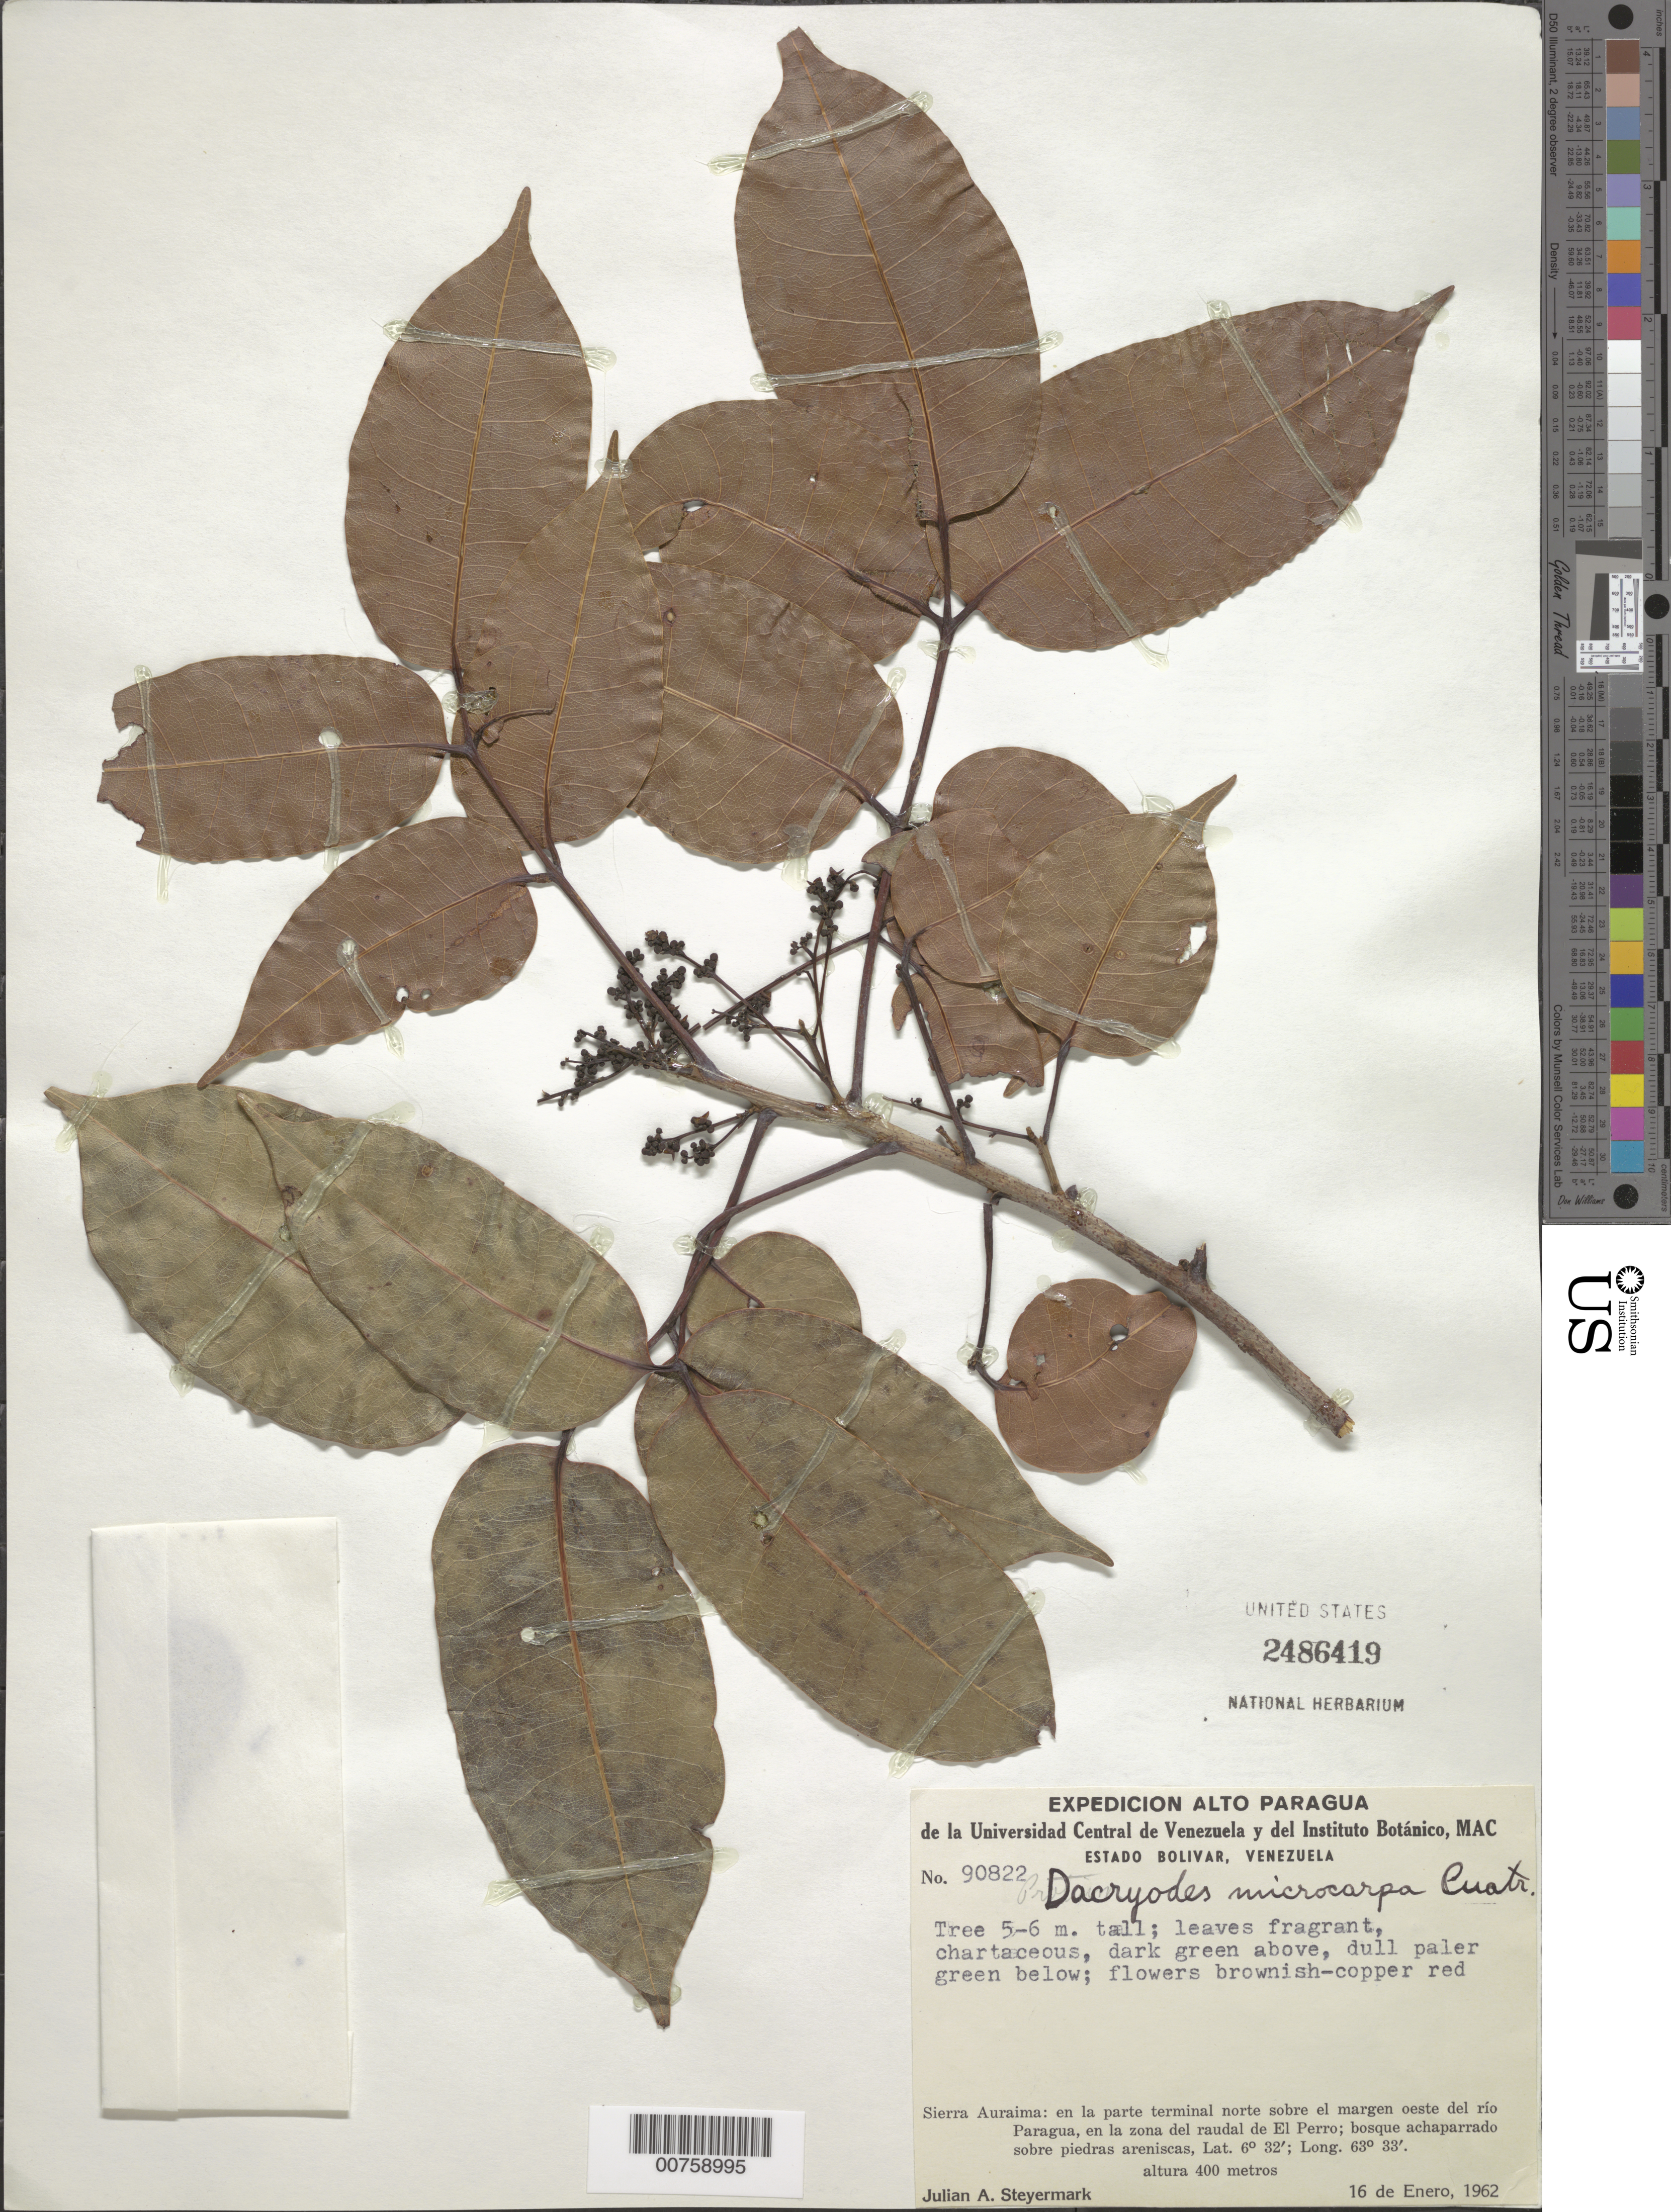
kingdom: Plantae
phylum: Tracheophyta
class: Magnoliopsida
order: Sapindales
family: Burseraceae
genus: Dacryodes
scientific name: Dacryodes microcarpa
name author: Cuatrec.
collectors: J. Steyermark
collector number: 90822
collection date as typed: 16-Jan-62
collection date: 1962-01-16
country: Venezuela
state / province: Bolívar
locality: Sierra Auraima, parte terminal norte sobre el margen W of Río Paragua, en la zona del raudal de El Perro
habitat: Bosque achaparrado sobre piedras areniscas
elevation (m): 400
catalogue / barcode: US 2486419